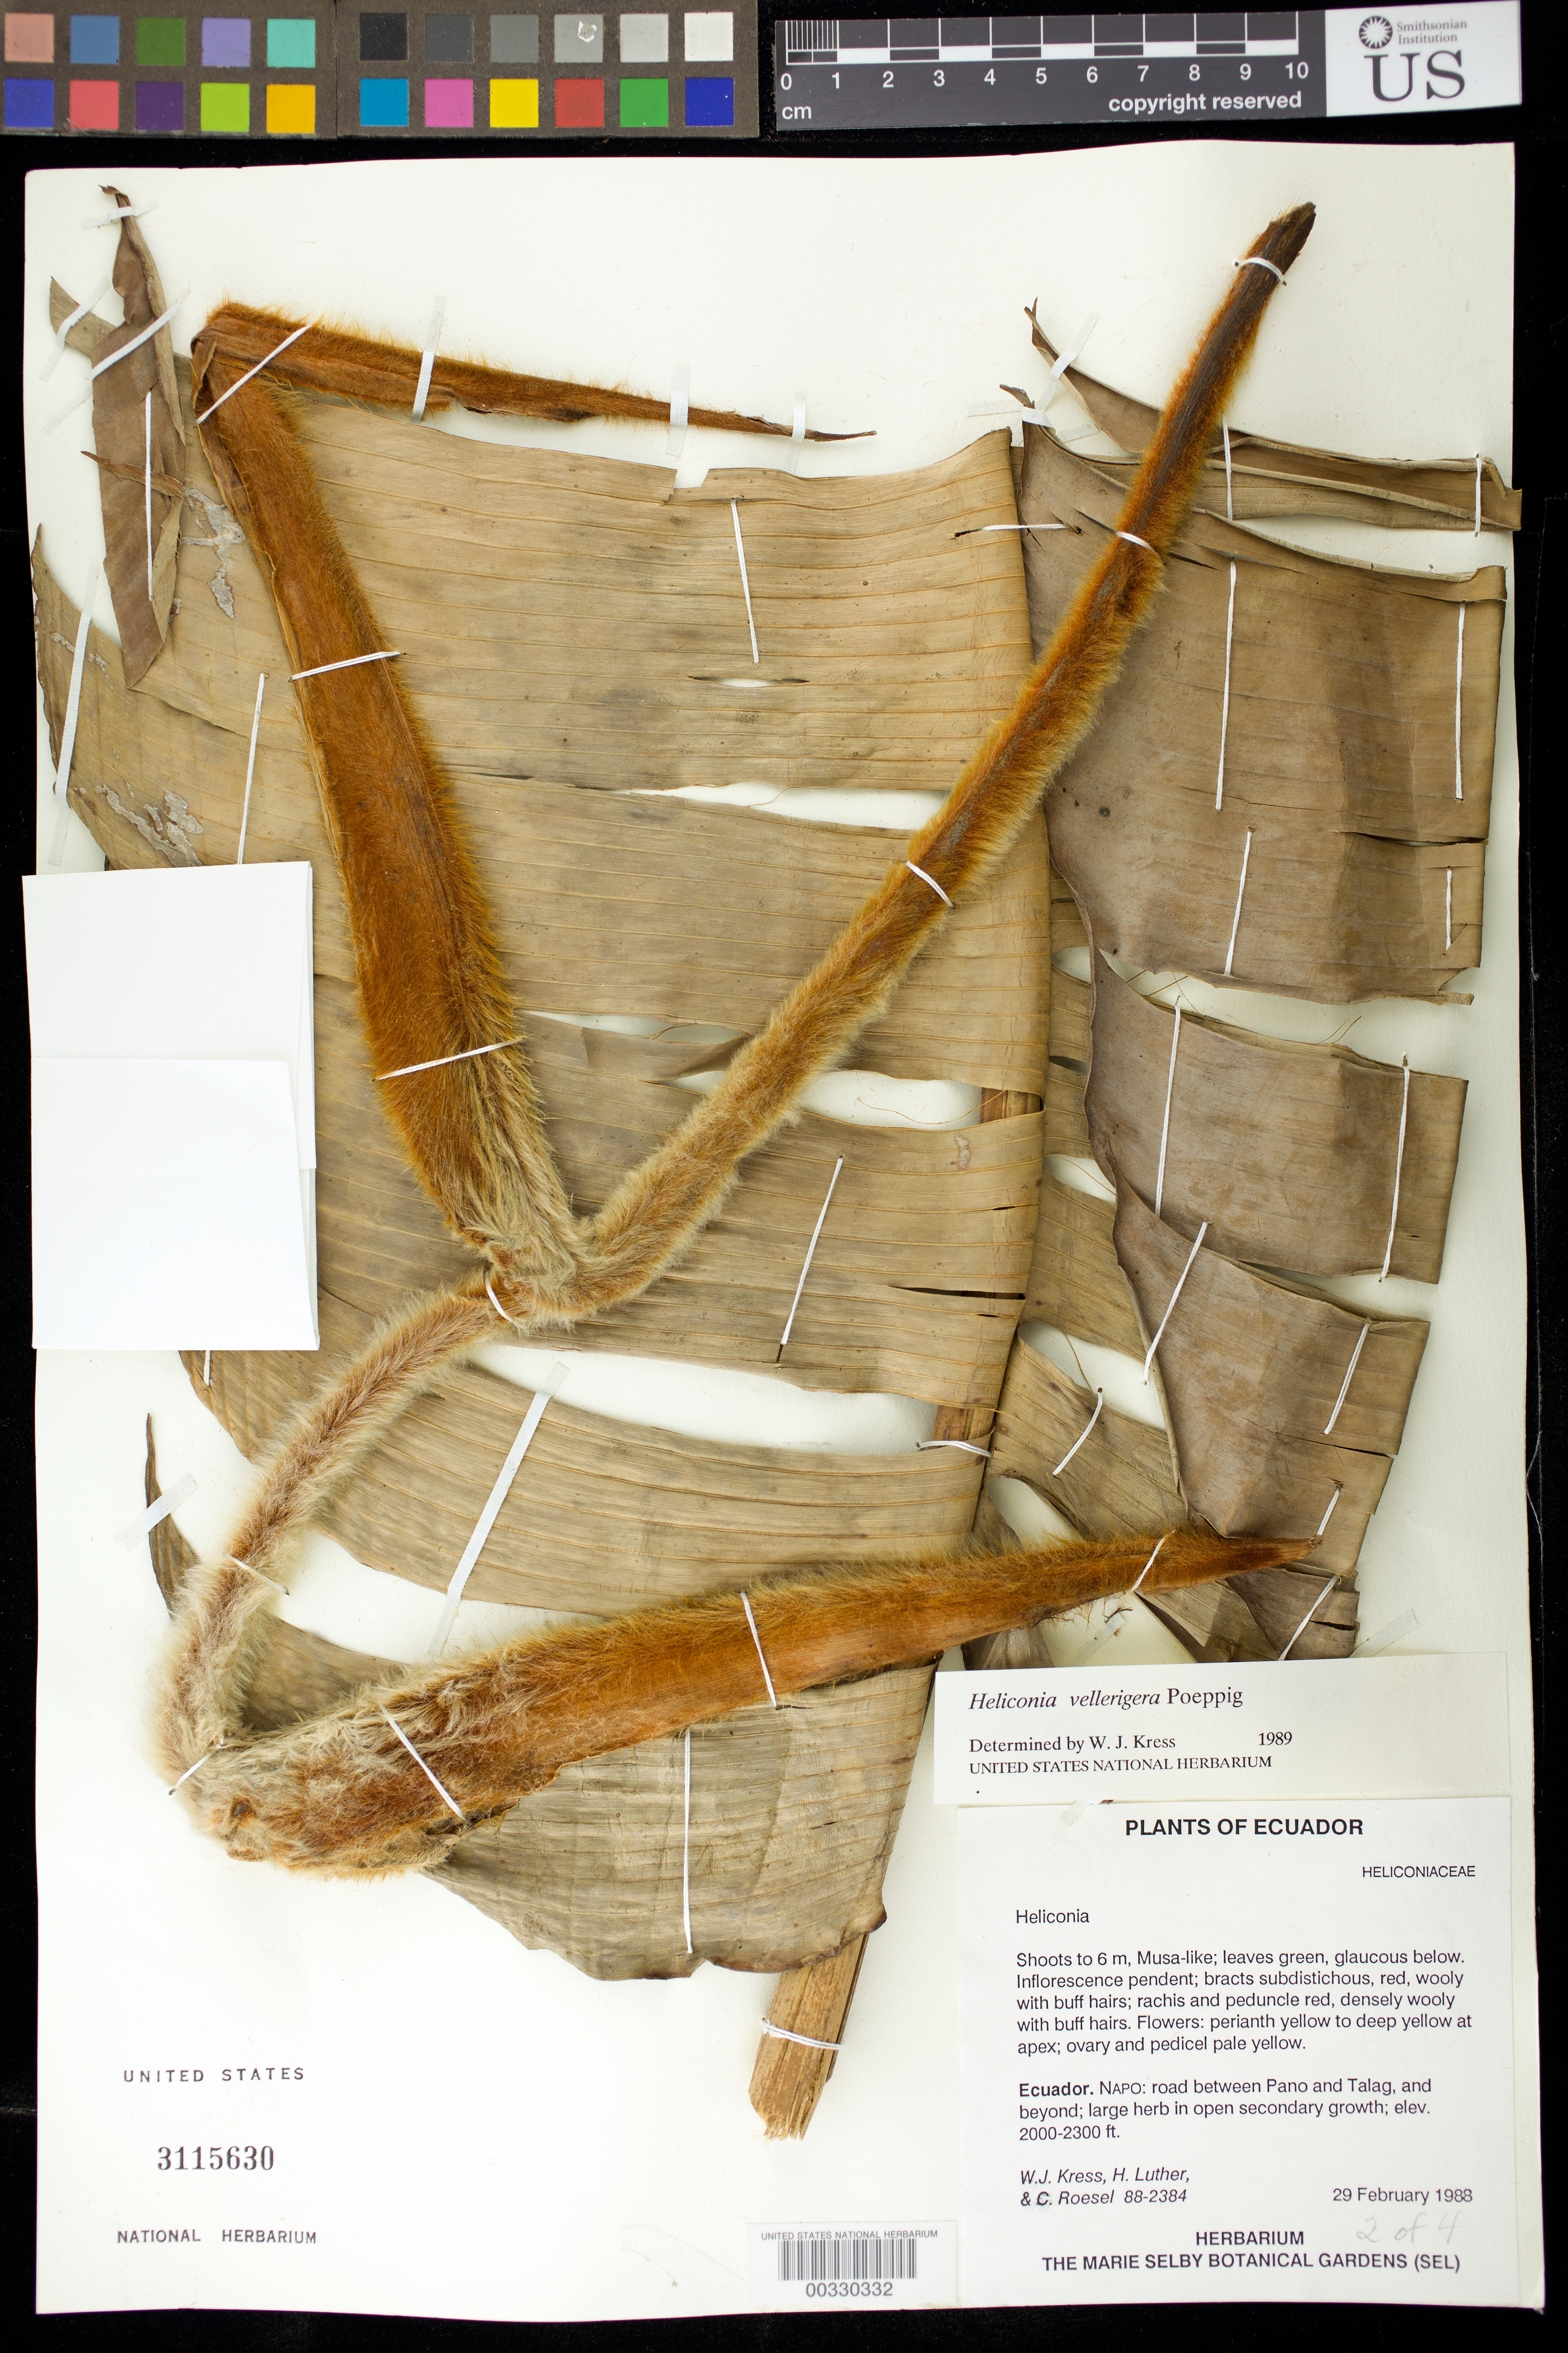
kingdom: Plantae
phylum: Tracheophyta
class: Liliopsida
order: Zingiberales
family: Heliconiaceae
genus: Heliconia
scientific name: Heliconia vellerigera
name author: Poepp.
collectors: W. J. Kress, Harry E. Luther & C. S. Roesel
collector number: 88-2384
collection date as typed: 29 Feb 1988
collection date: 1988-02-29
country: Ecuador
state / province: Napo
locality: Road between pano and talag, and beyond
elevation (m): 610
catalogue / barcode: US 3115630